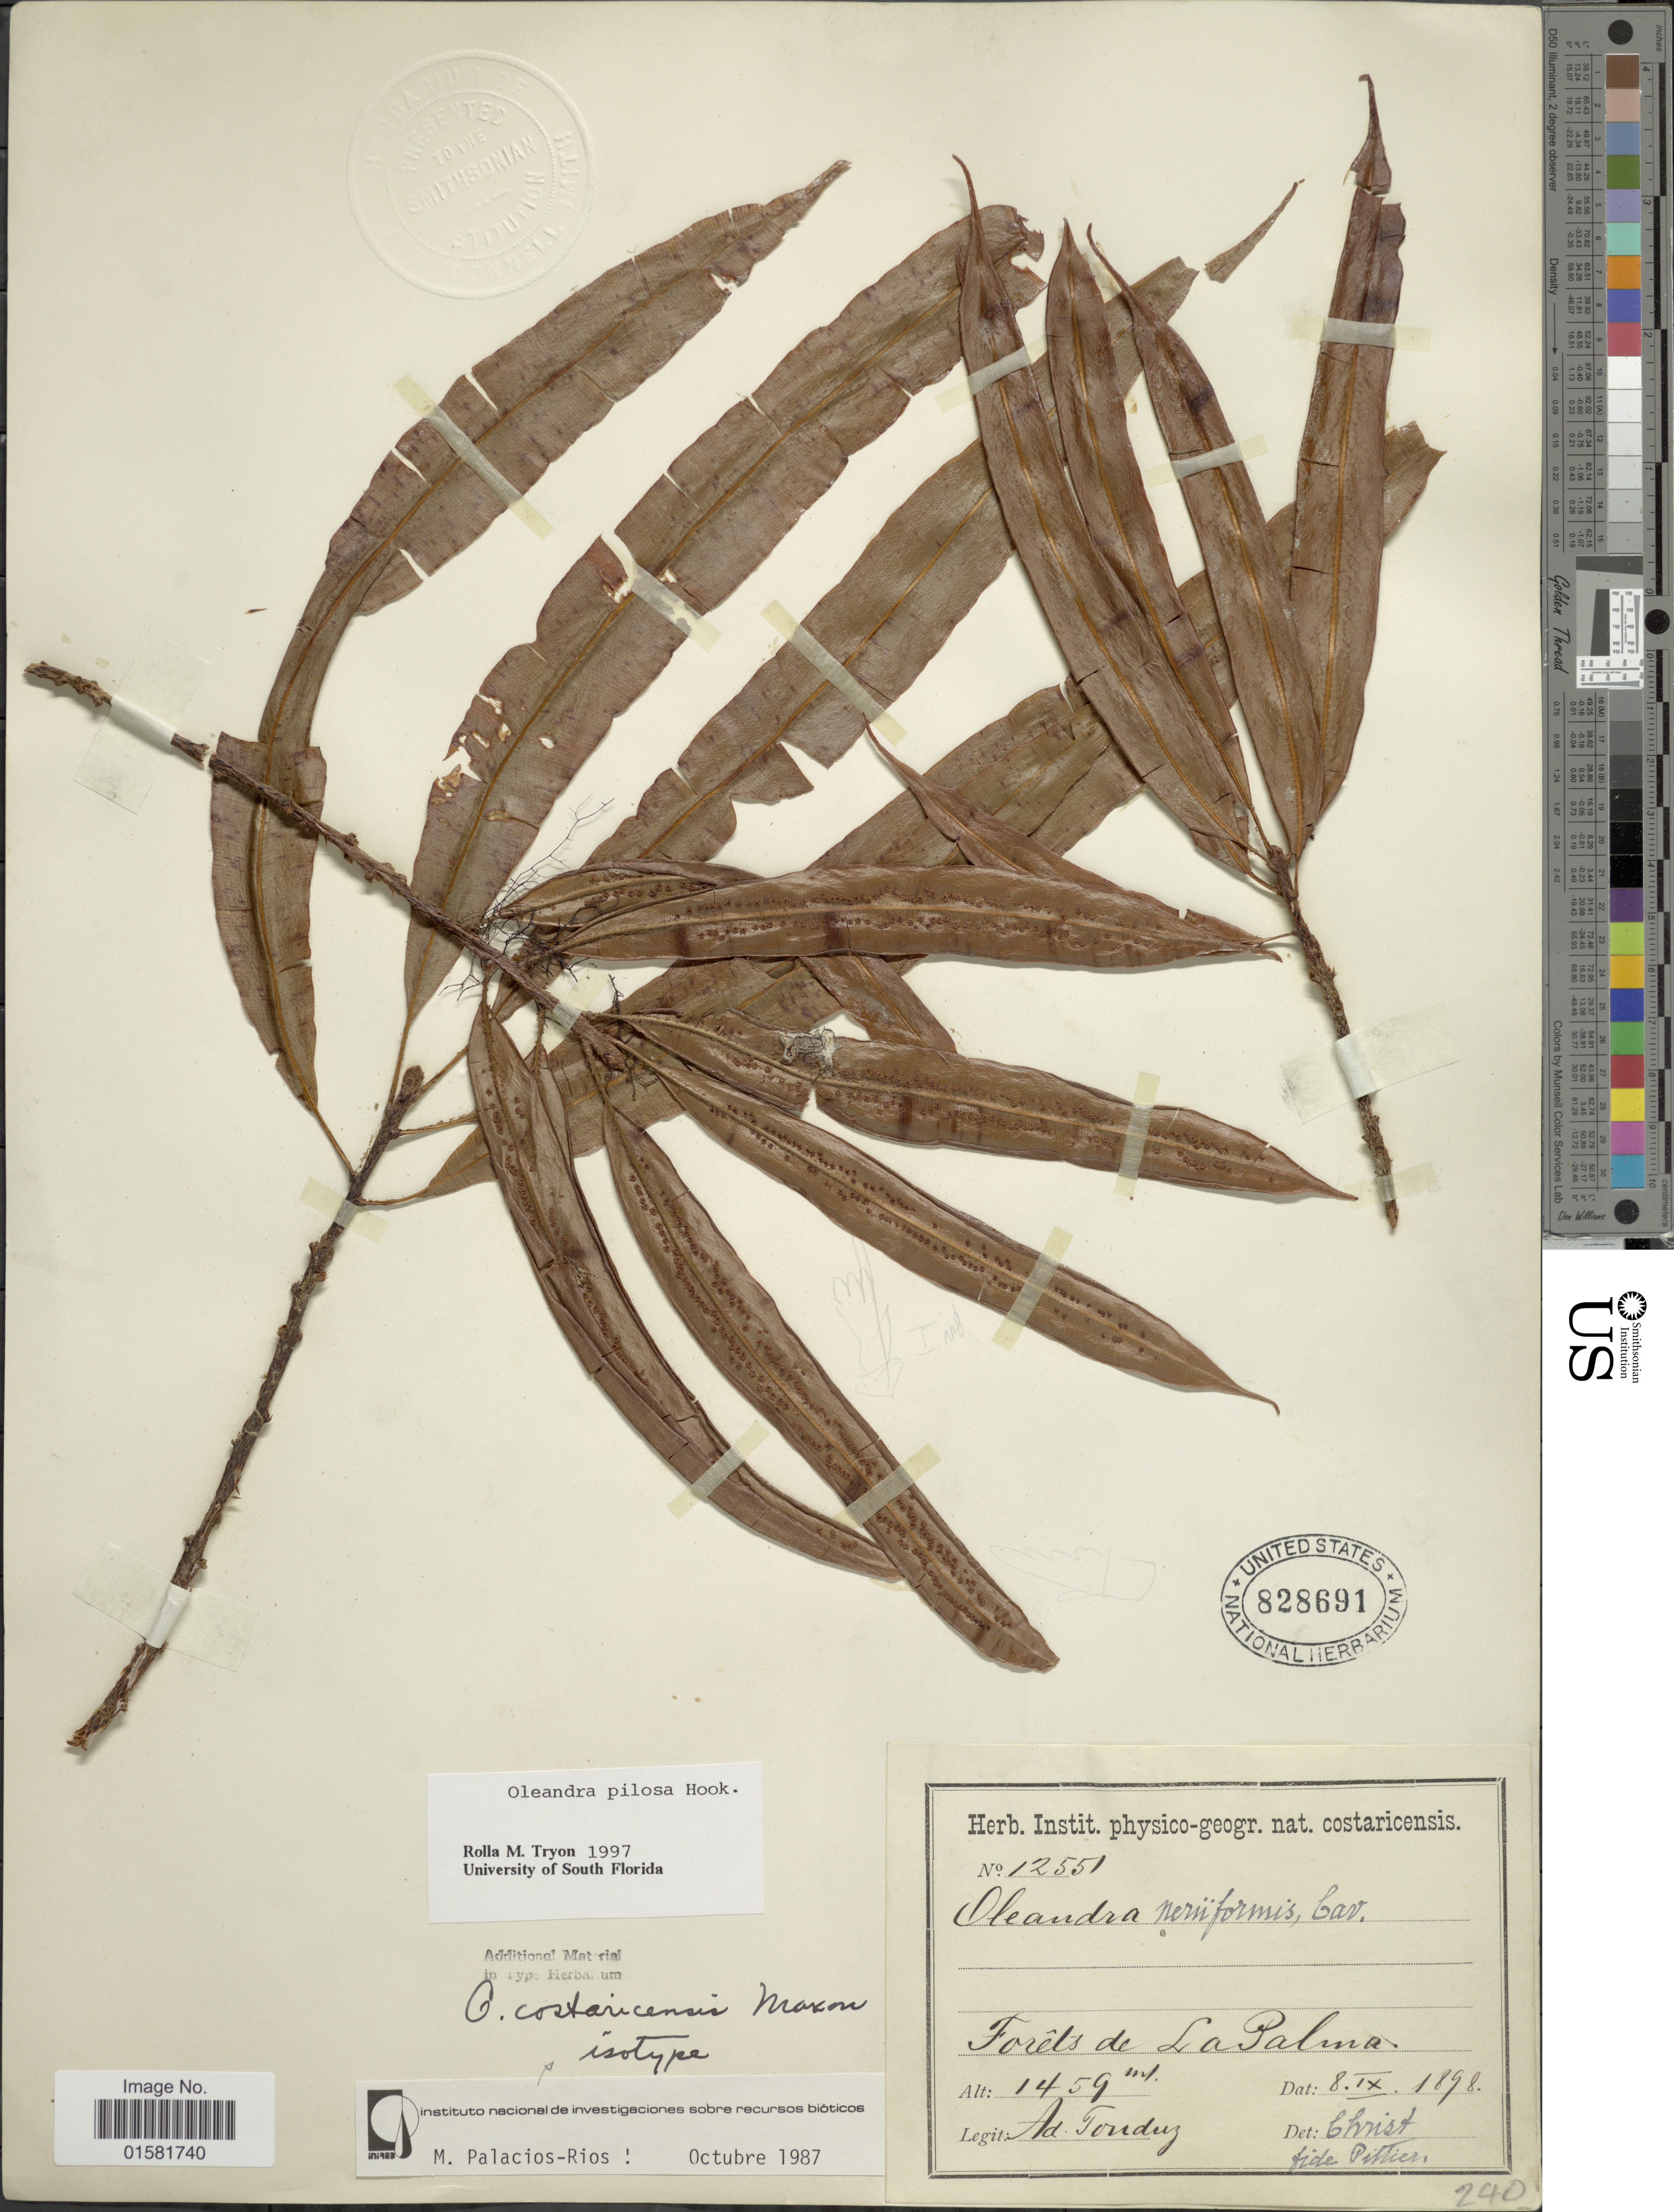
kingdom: Plantae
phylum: Tracheophyta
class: Polypodiopsida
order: Polypodiales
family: Oleandraceae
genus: Oleandra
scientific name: Oleandra pilosa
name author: Hook.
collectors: A. Tonduz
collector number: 240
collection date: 1898-09-07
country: Costa Rica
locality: Costaricenses, Forets de La Palma.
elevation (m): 1459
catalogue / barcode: US 828691